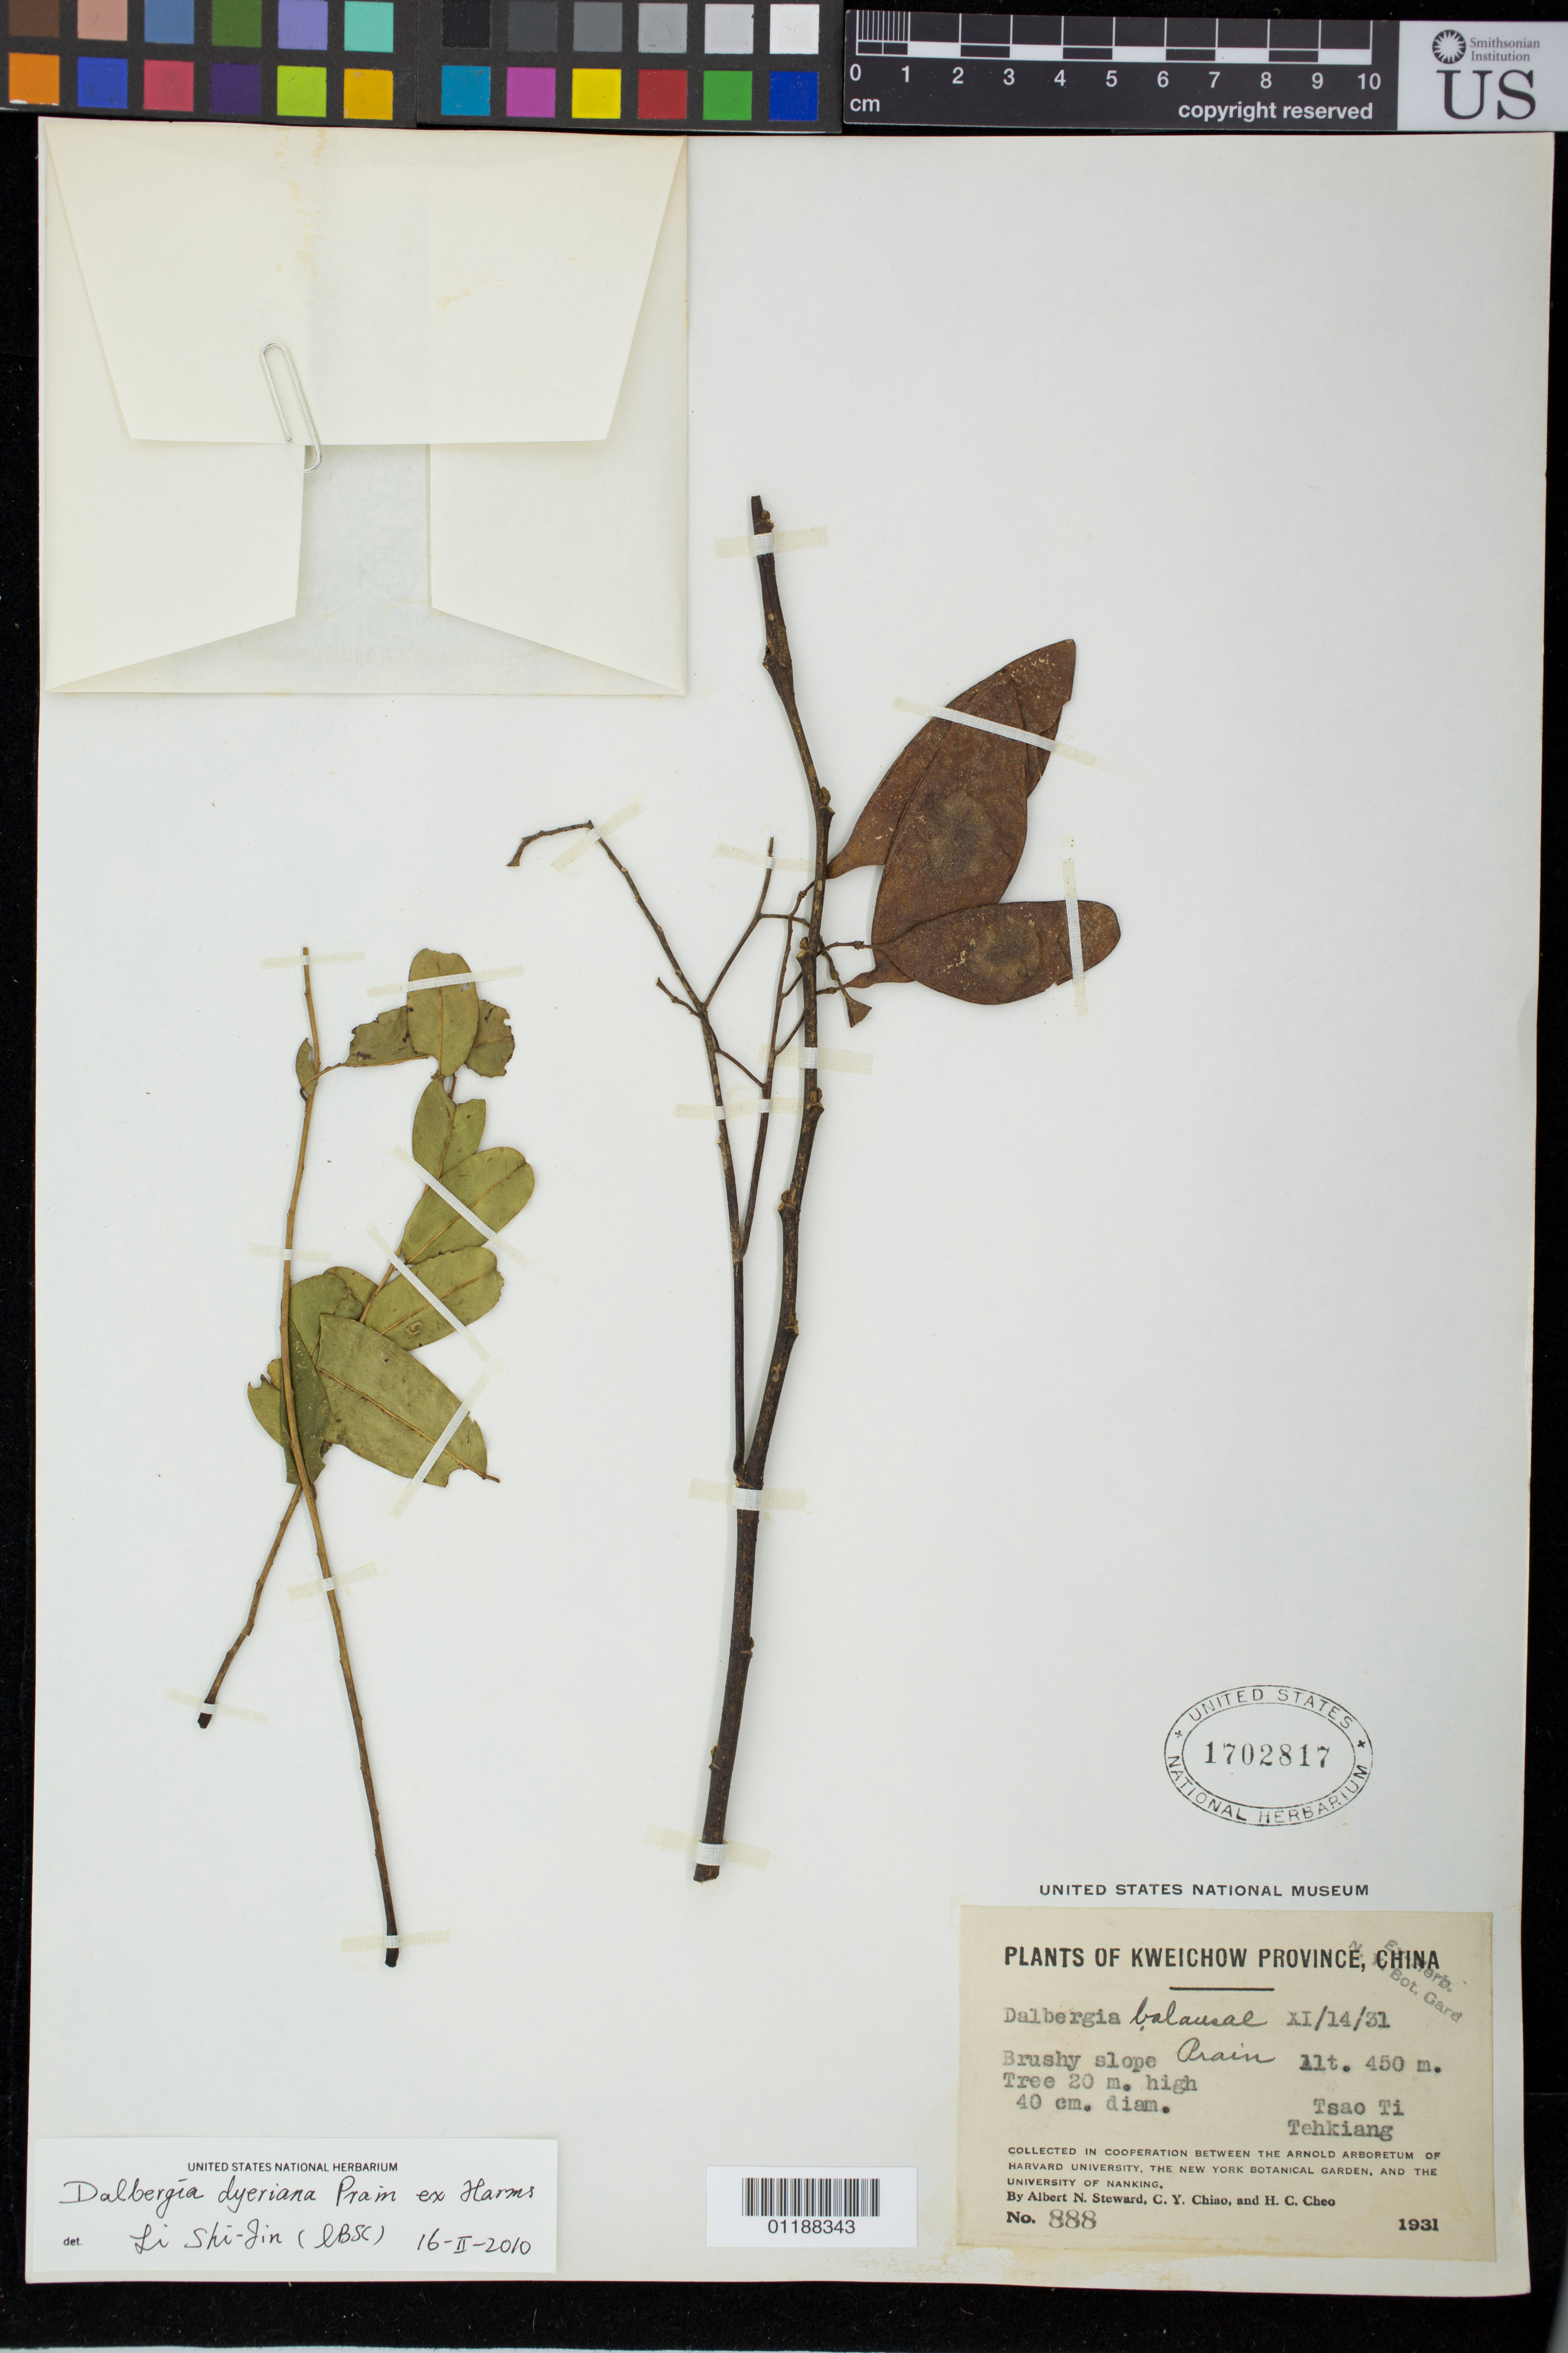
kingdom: Plantae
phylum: Tracheophyta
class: Magnoliopsida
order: Fabales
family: Fabaceae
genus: Dalbergia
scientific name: Dalbergia dyeriana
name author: B. Harms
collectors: A. Steward, C. Y. Chiao & H. Cheo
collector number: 888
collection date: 1931-11-14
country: China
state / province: Guizhou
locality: Tsao Ti ,Tehkiang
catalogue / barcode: US 1702817